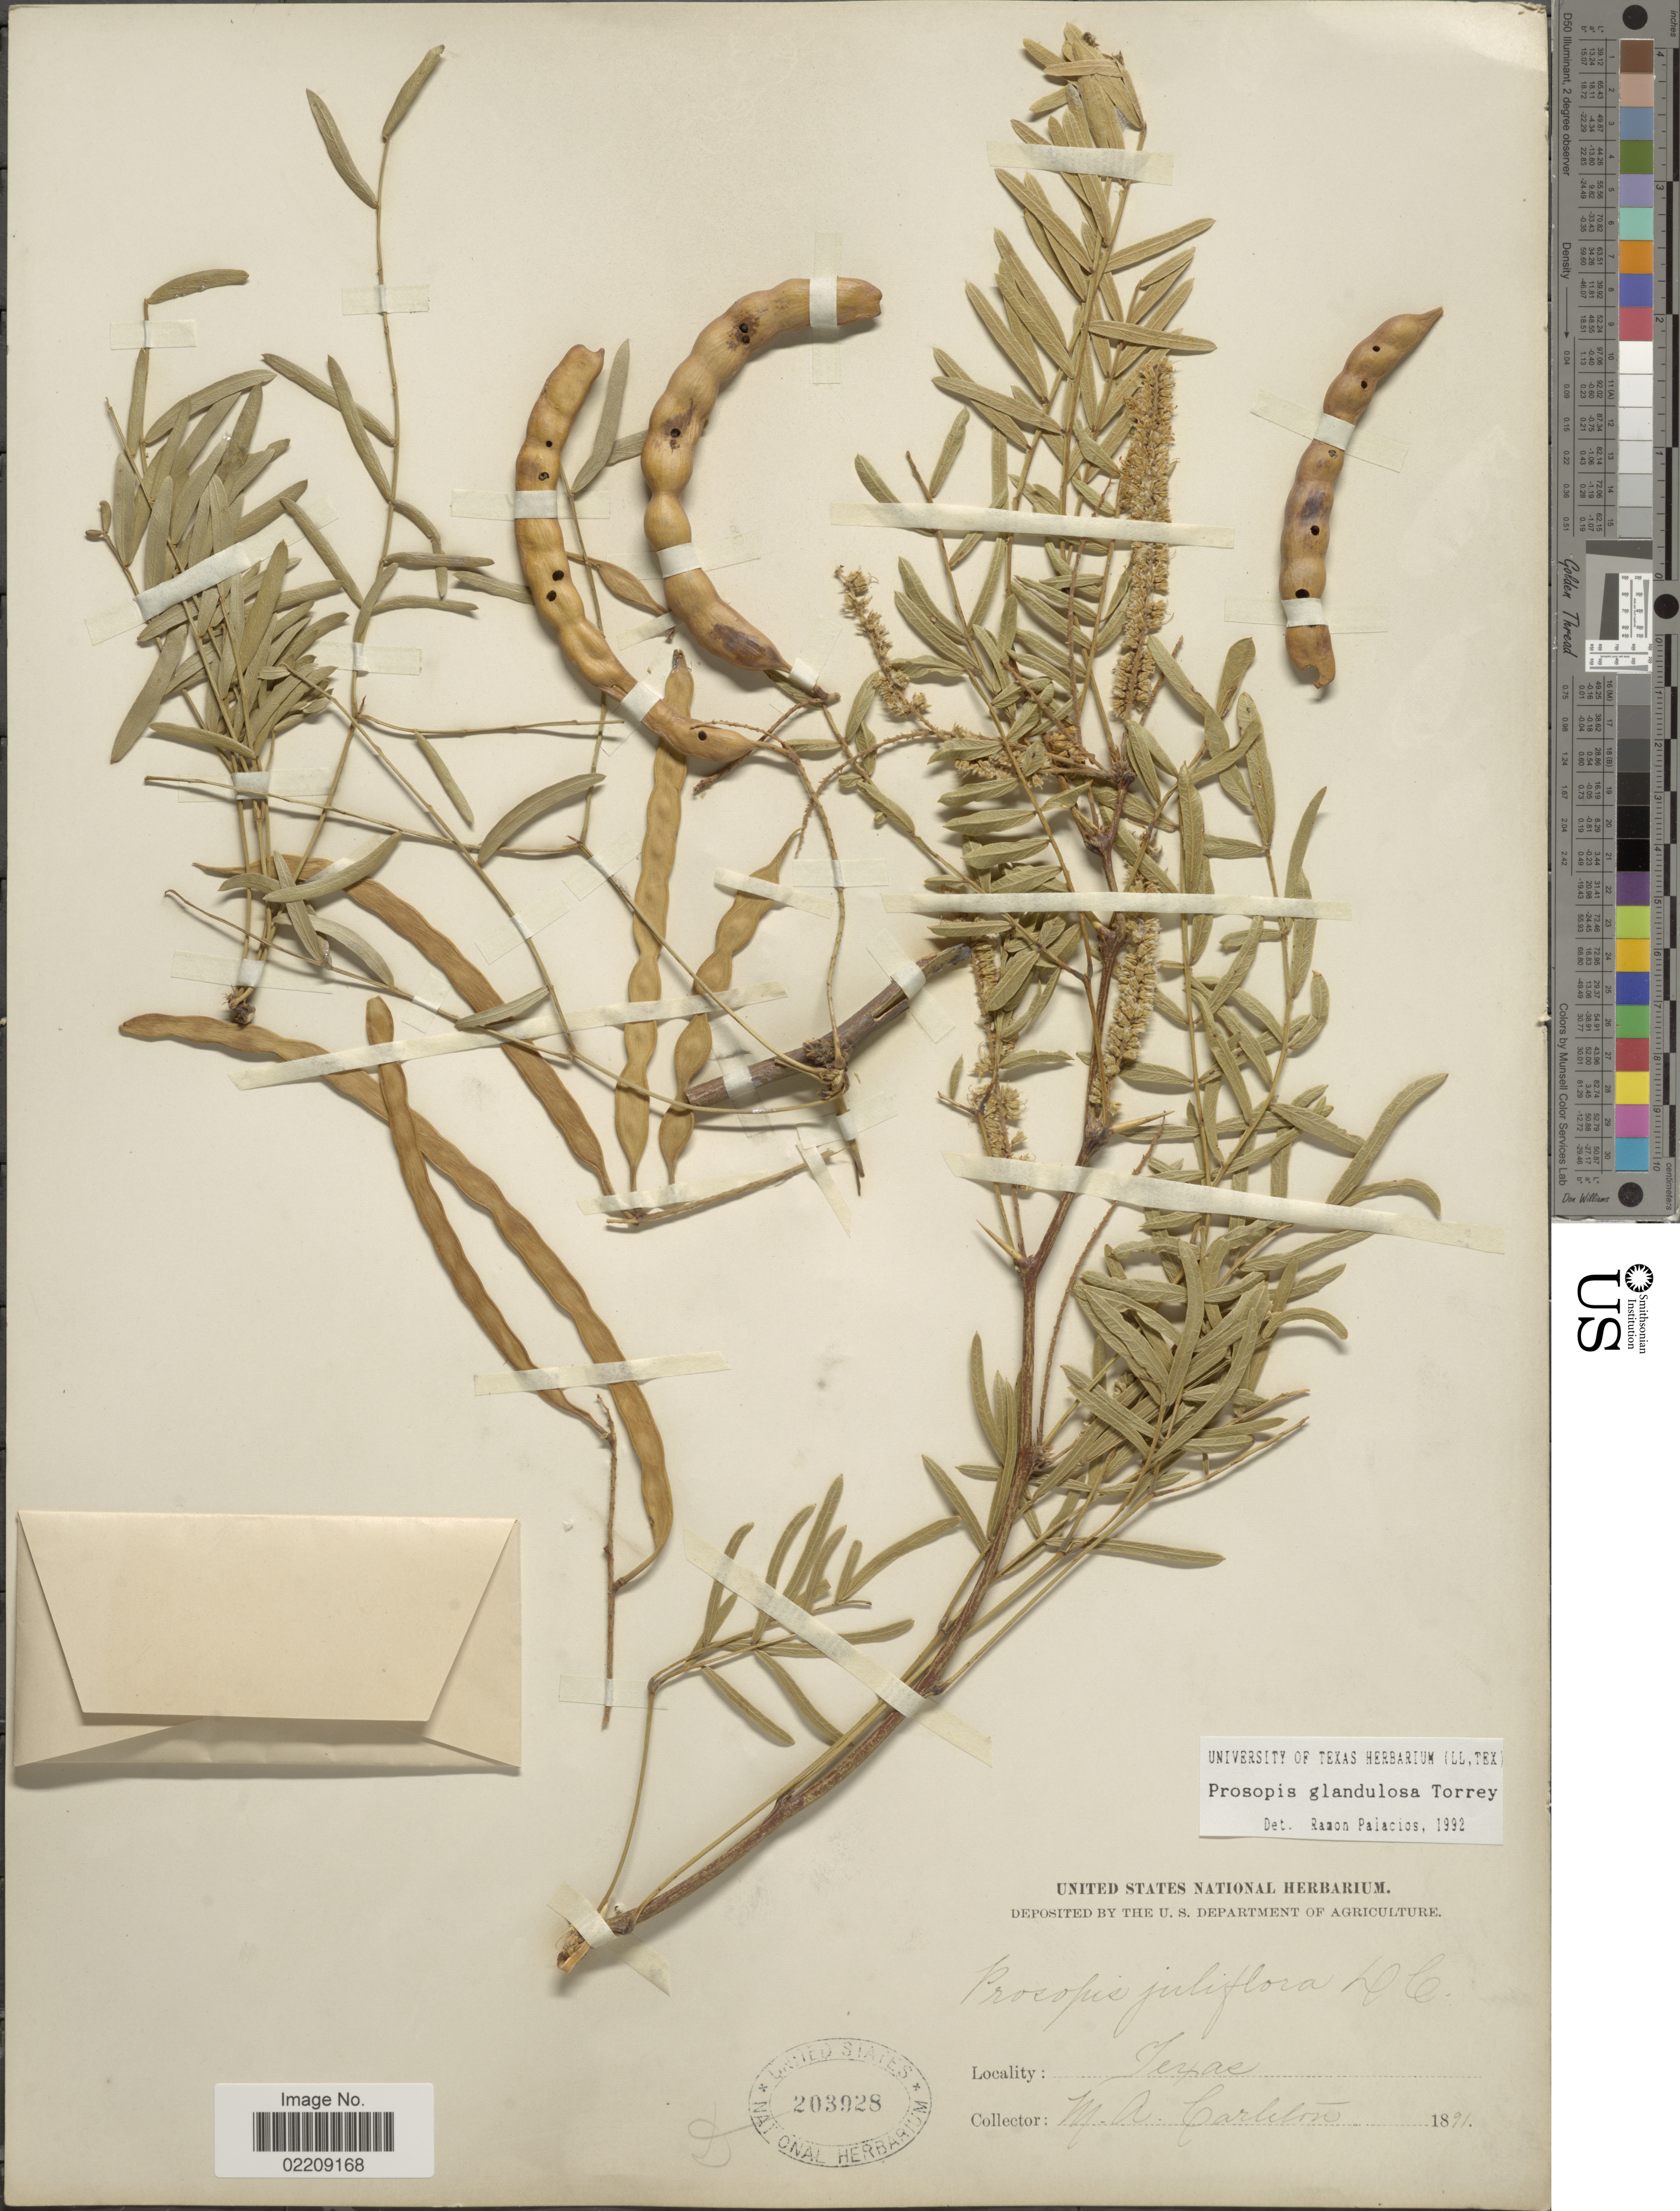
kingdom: Plantae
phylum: Tracheophyta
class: Magnoliopsida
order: Fabales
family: Fabaceae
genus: Neltuma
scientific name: Neltuma glandulosa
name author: (Torr.) Britton & Rose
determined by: Strong, Mark T., (BOT), Smithsonian Institution - National Museum of Natural History (UNITED STATES)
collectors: M. A. Carleton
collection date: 1891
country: United States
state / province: Texas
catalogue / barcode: US 203928